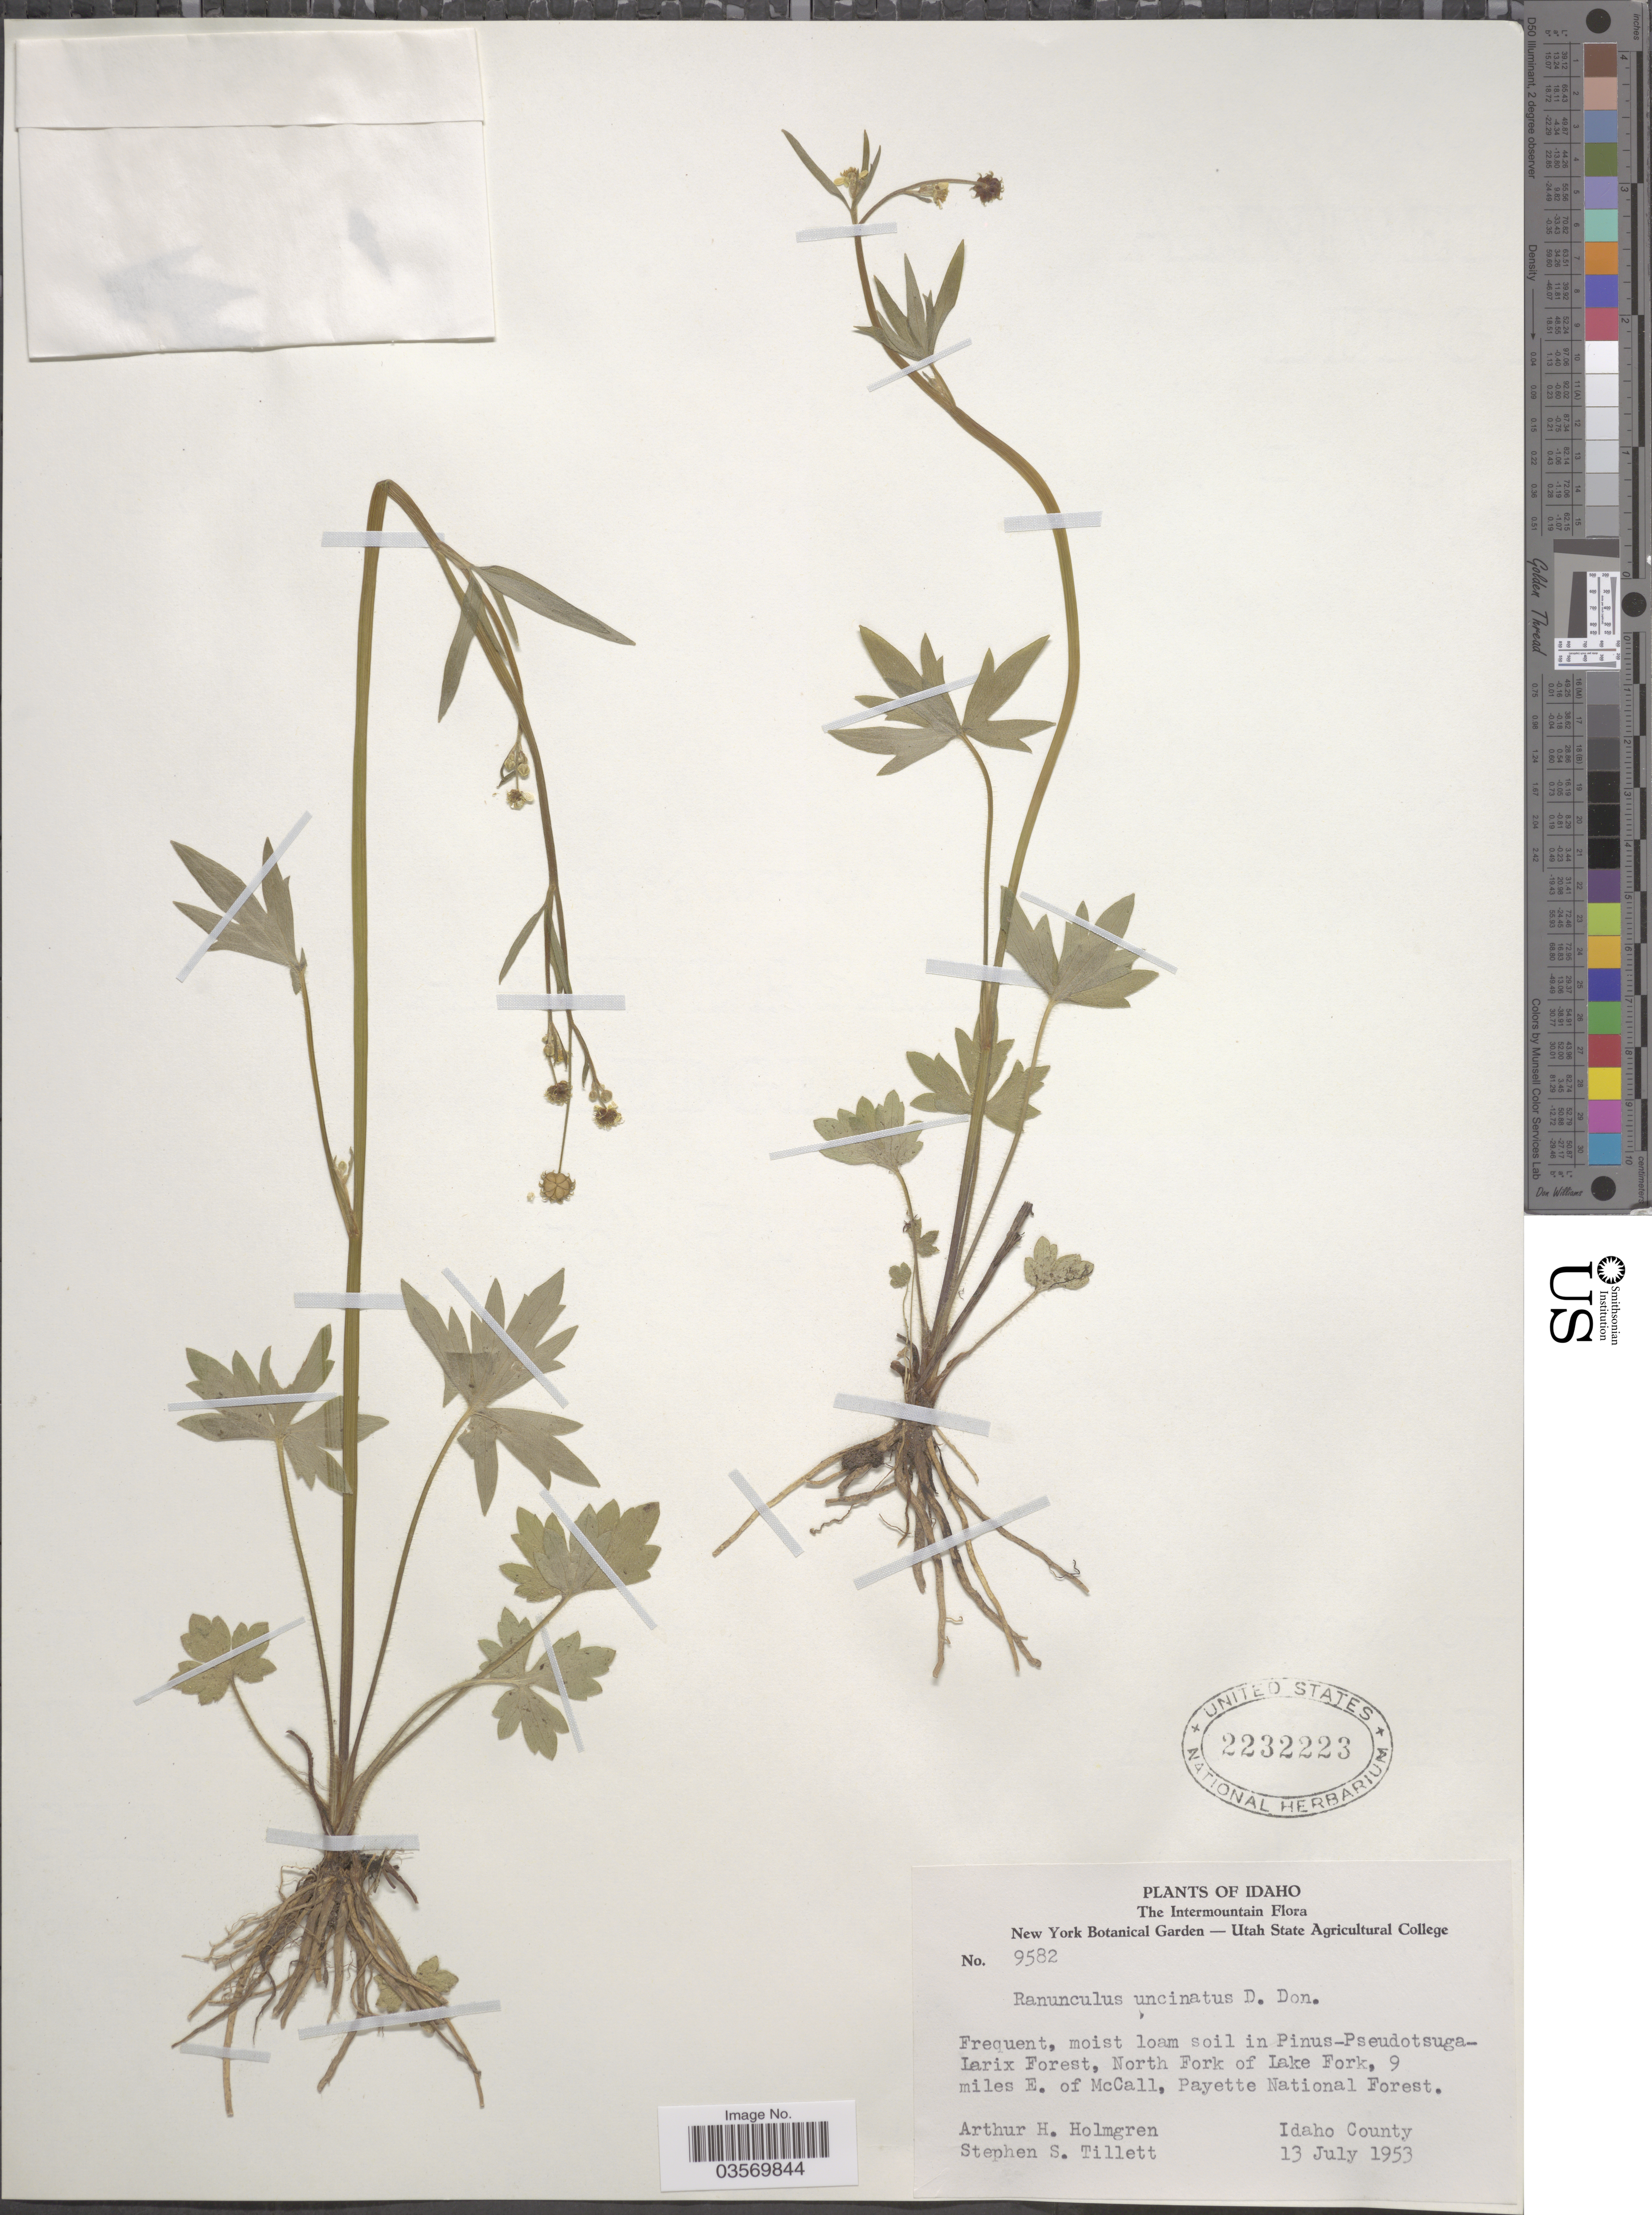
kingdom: Plantae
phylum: Tracheophyta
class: Magnoliopsida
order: Ranunculales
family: Ranunculaceae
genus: Ranunculus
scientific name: Ranunculus uncinatus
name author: D. Don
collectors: A. H. Holmgren & S. S. Tillett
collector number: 9582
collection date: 1953-07-13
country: United States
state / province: Idaho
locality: The Intermountain. North Fork of Lake Fork, 9 miles E. of McCall, Payette National Forest. Idaho County.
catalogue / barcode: US 2232223